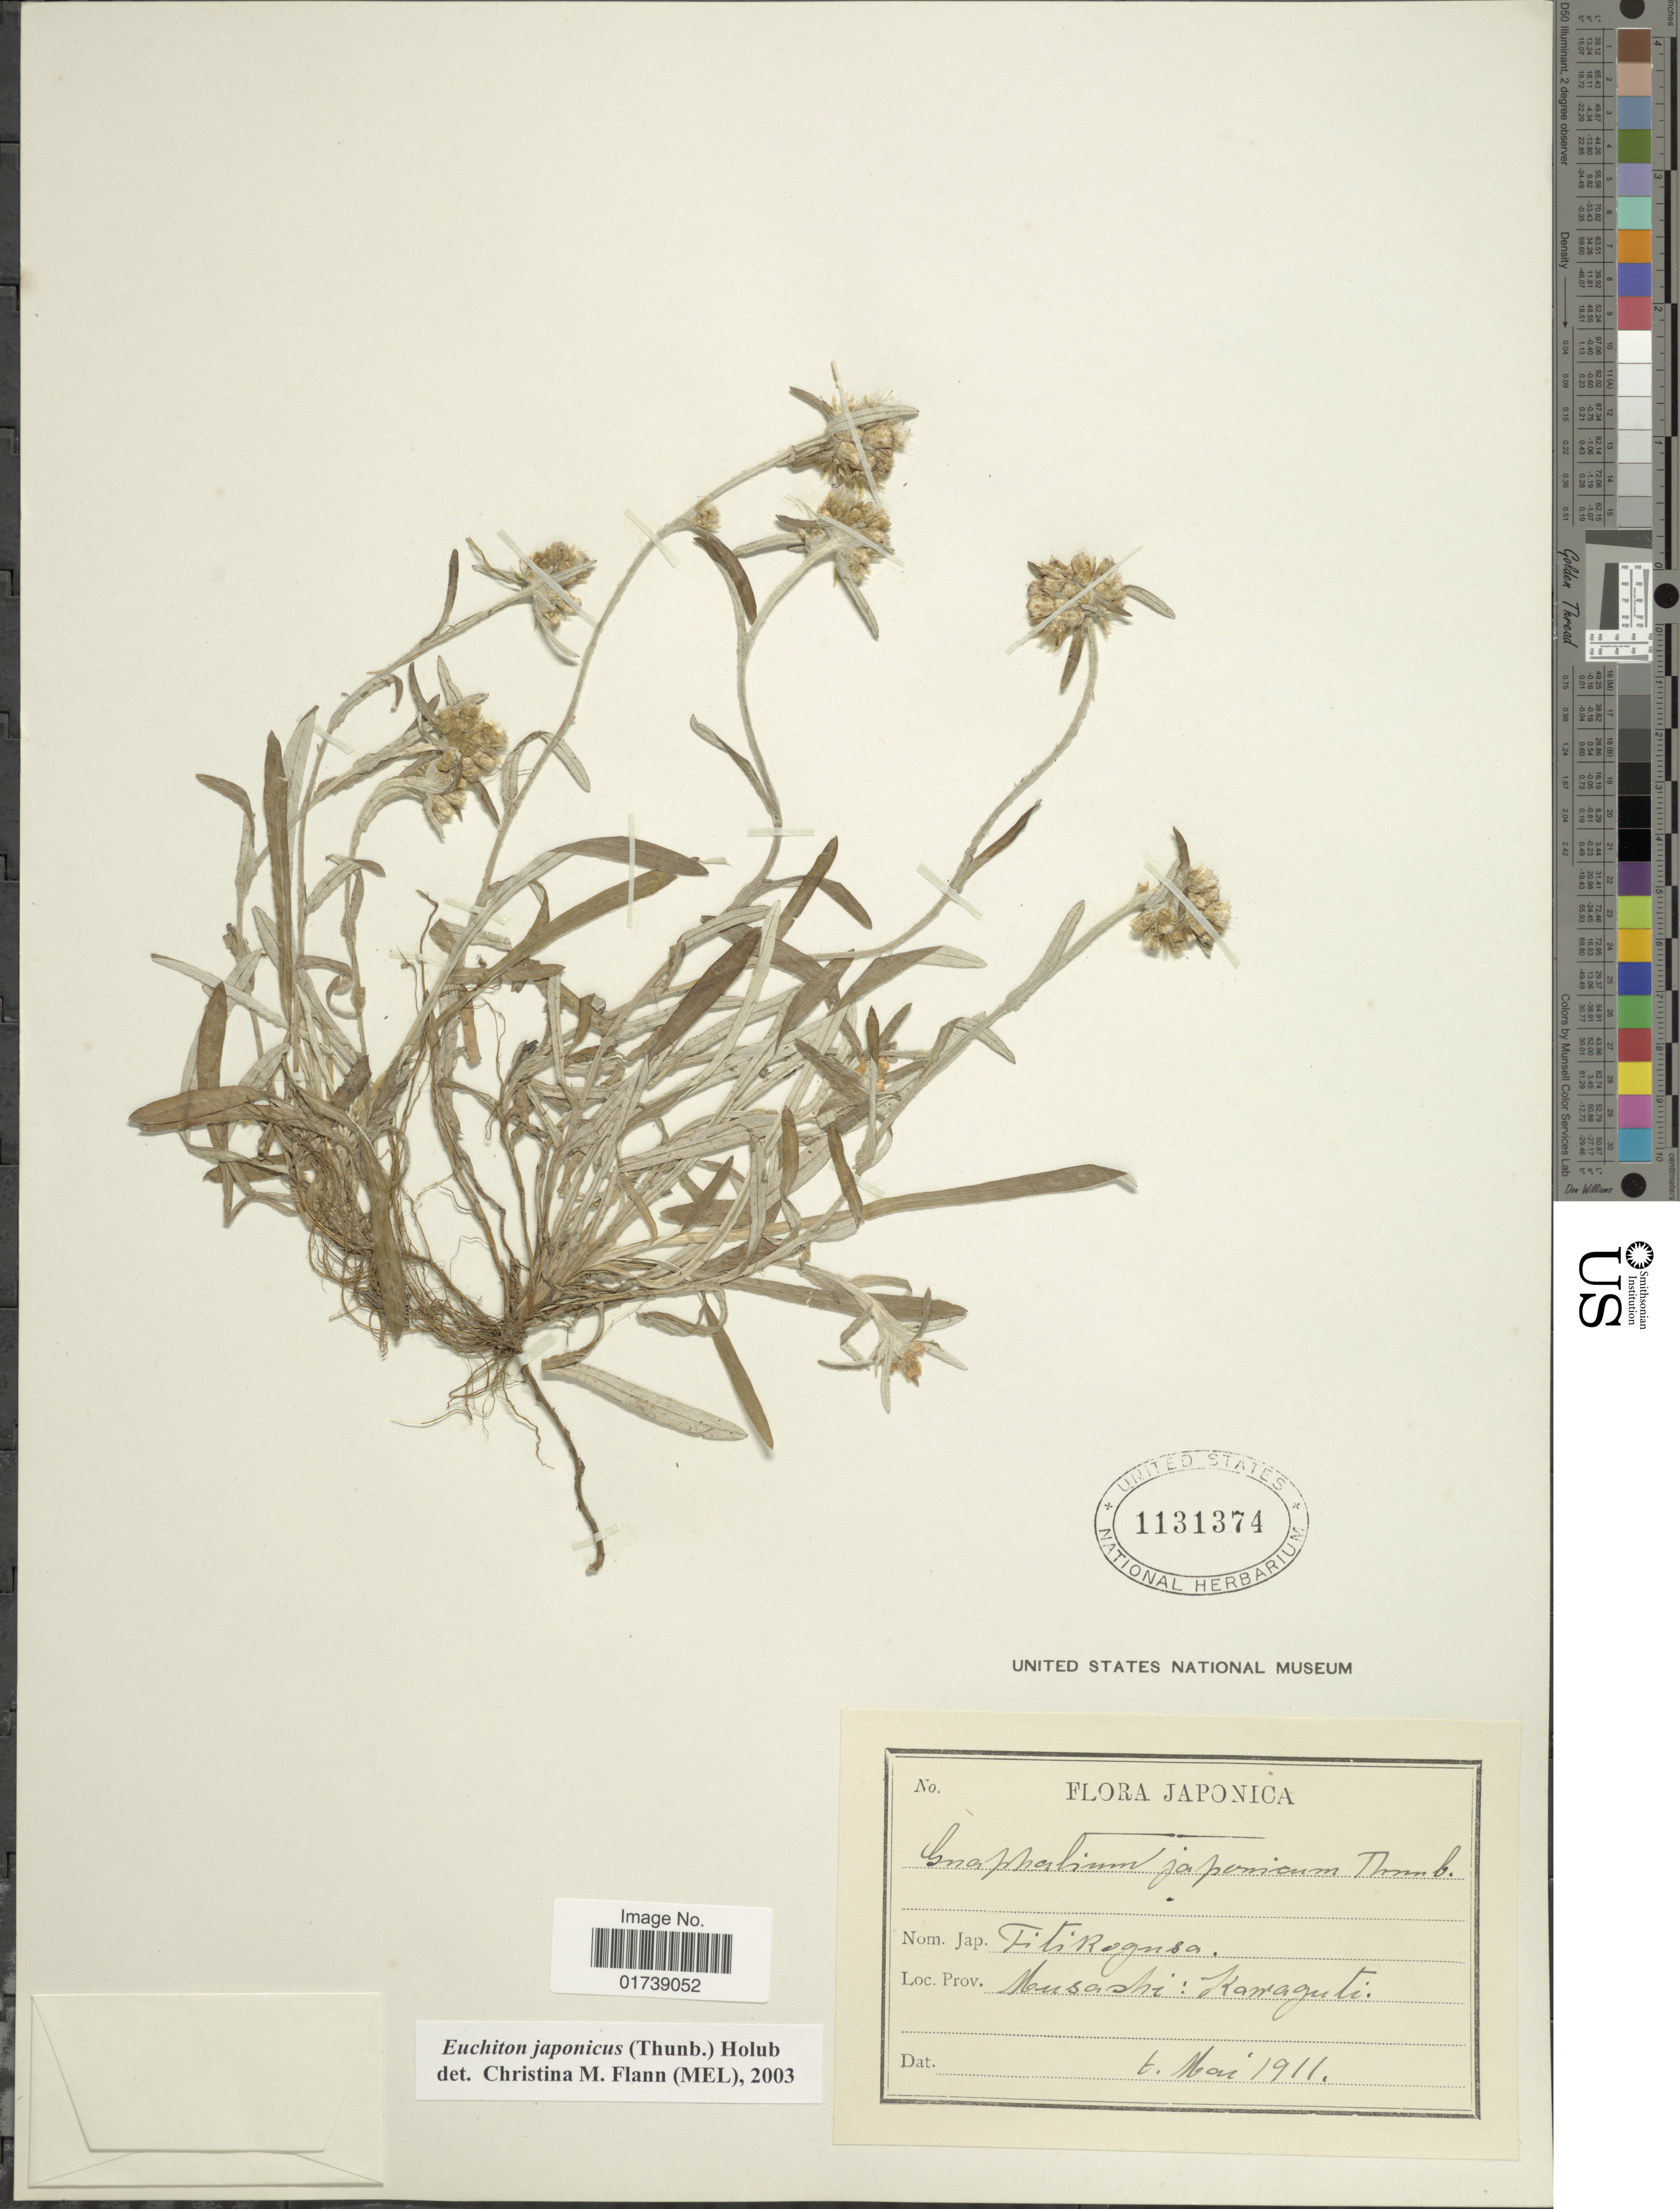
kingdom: Plantae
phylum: Tracheophyta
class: Magnoliopsida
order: Asterales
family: Asteraceae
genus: Euchiton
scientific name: Euchiton japonicus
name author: (Thunb.) Anderb.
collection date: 1911-05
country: Japan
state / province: Saitama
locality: Musashi: Kawaguti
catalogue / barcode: US 1131374